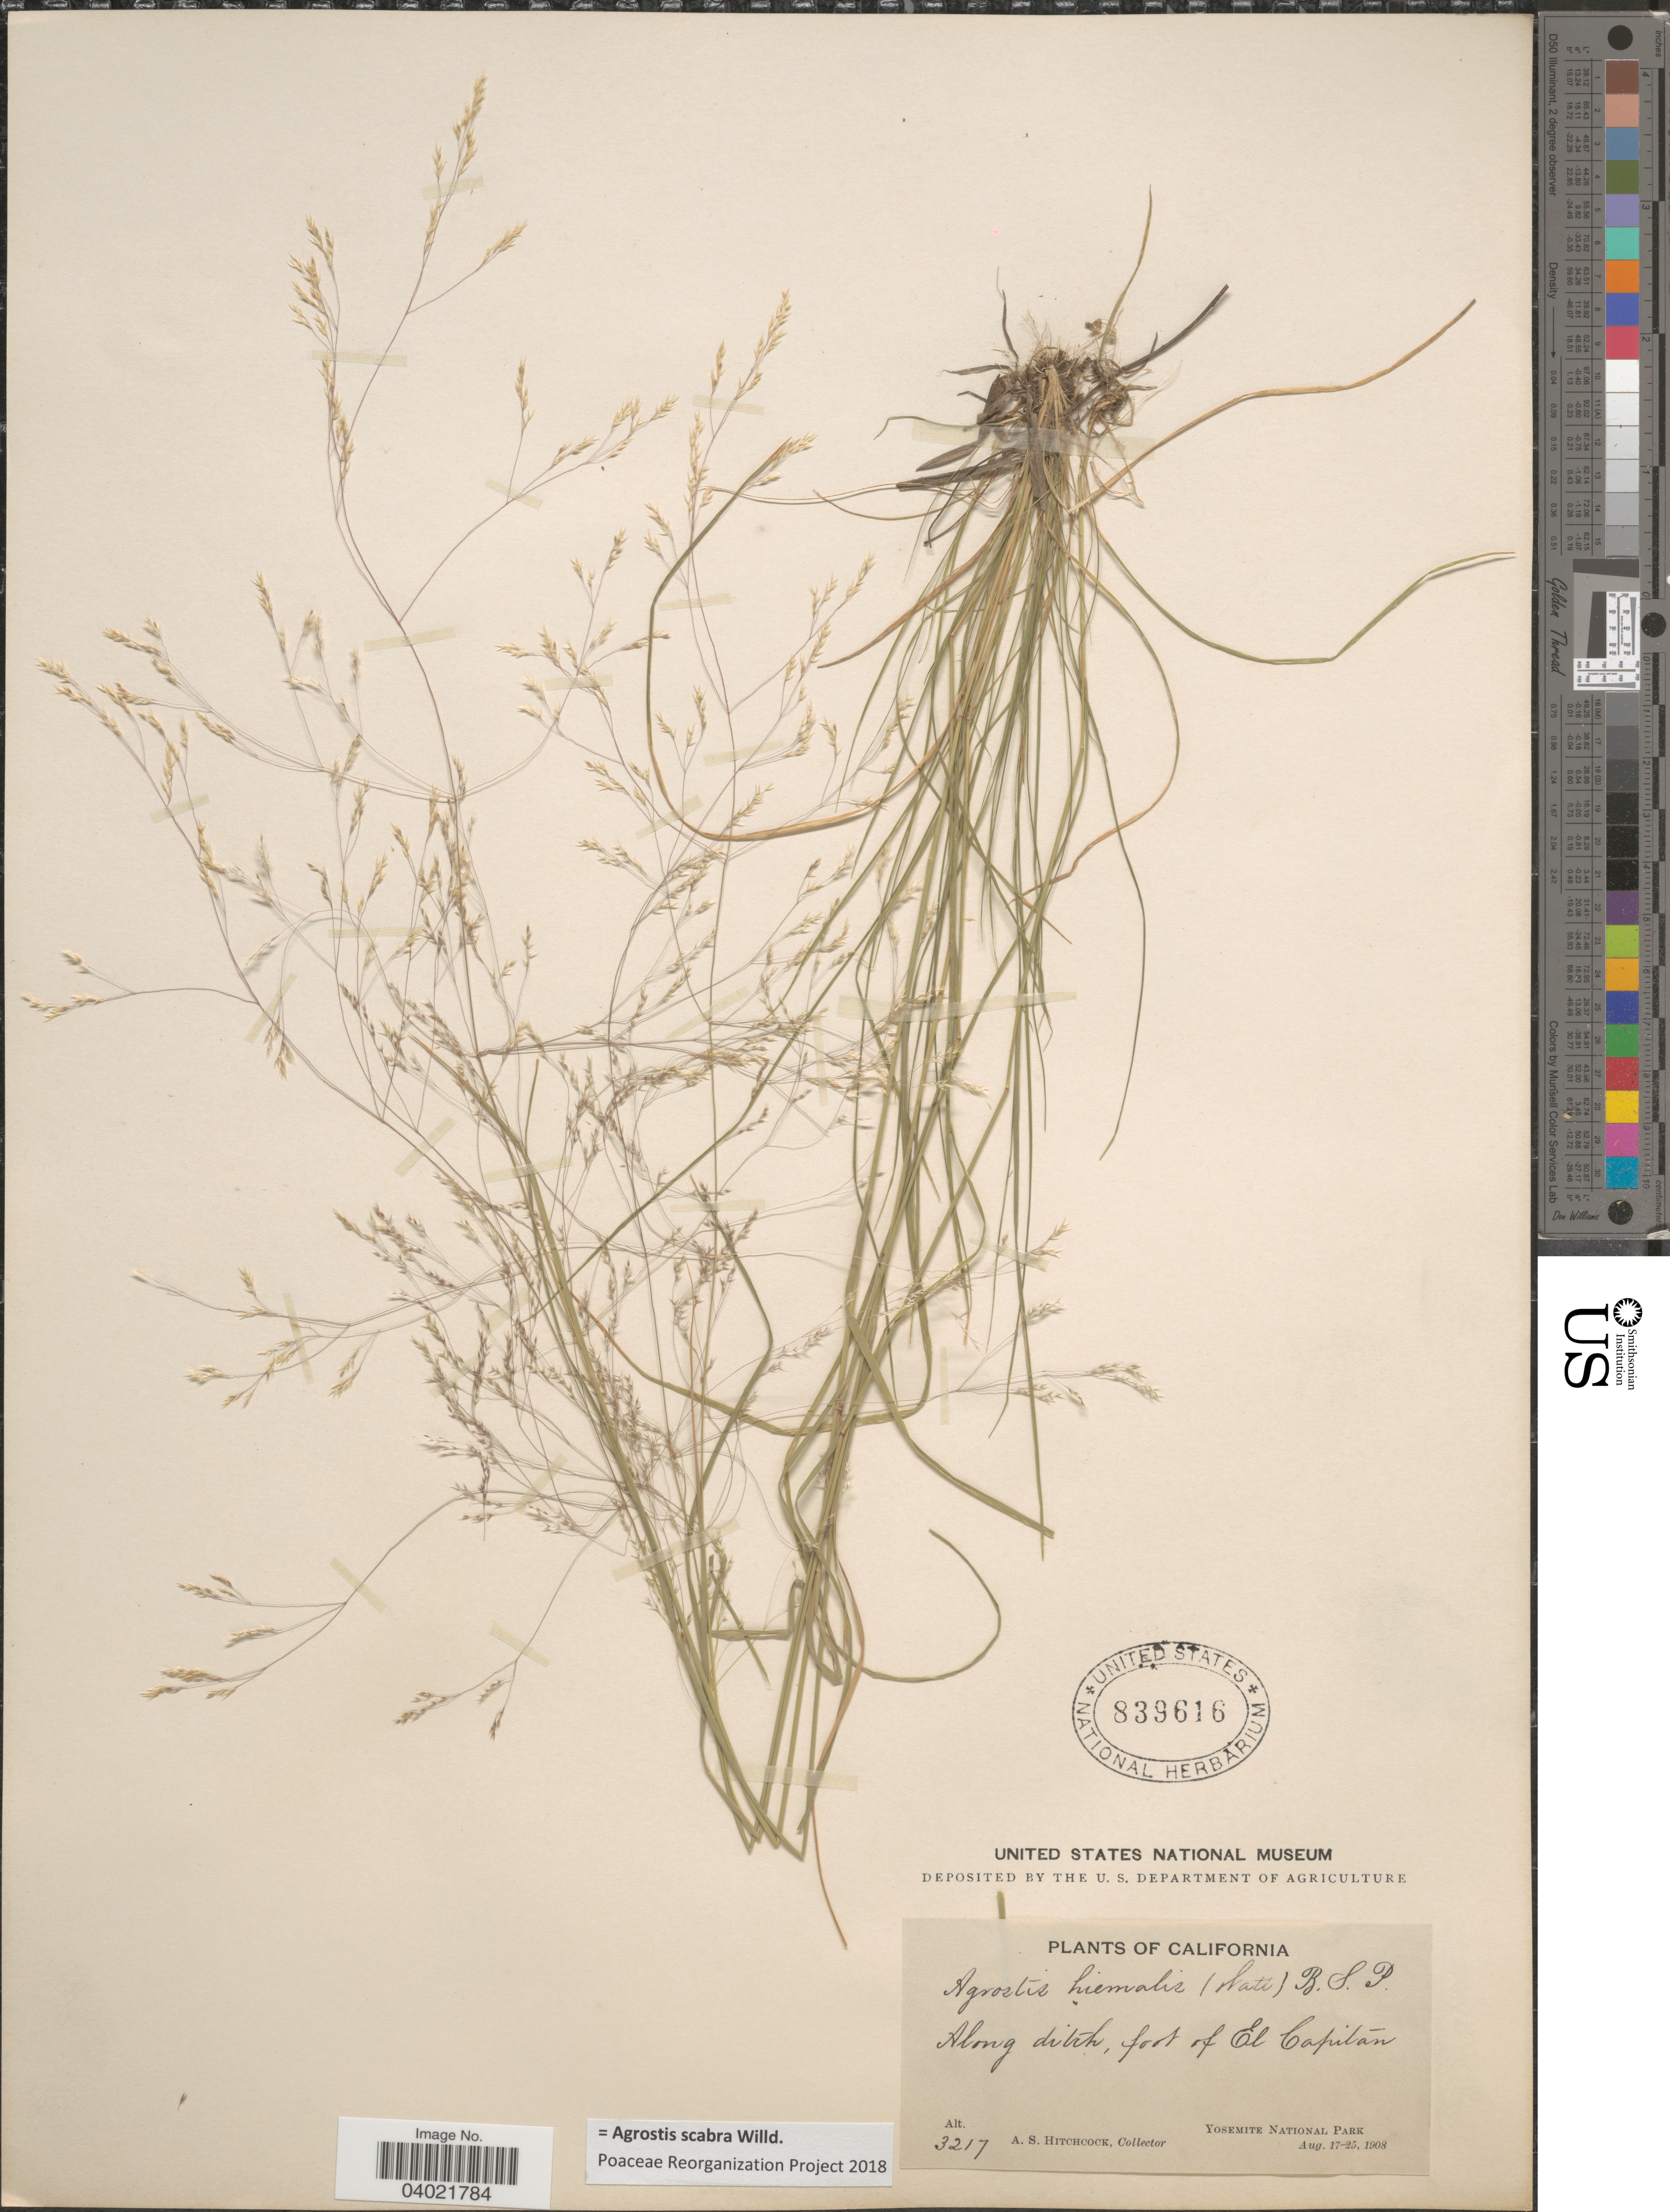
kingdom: Plantae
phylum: Tracheophyta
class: Liliopsida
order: Poales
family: Poaceae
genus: Agrostis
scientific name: Agrostis scabra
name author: Willd.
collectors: A. S. Hitchcock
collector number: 3217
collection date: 1908-08-17/1908-08-25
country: United States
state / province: California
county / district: Mariposa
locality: Along ditch, foot of El Capitan. Yosemite National Park.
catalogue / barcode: US 839616